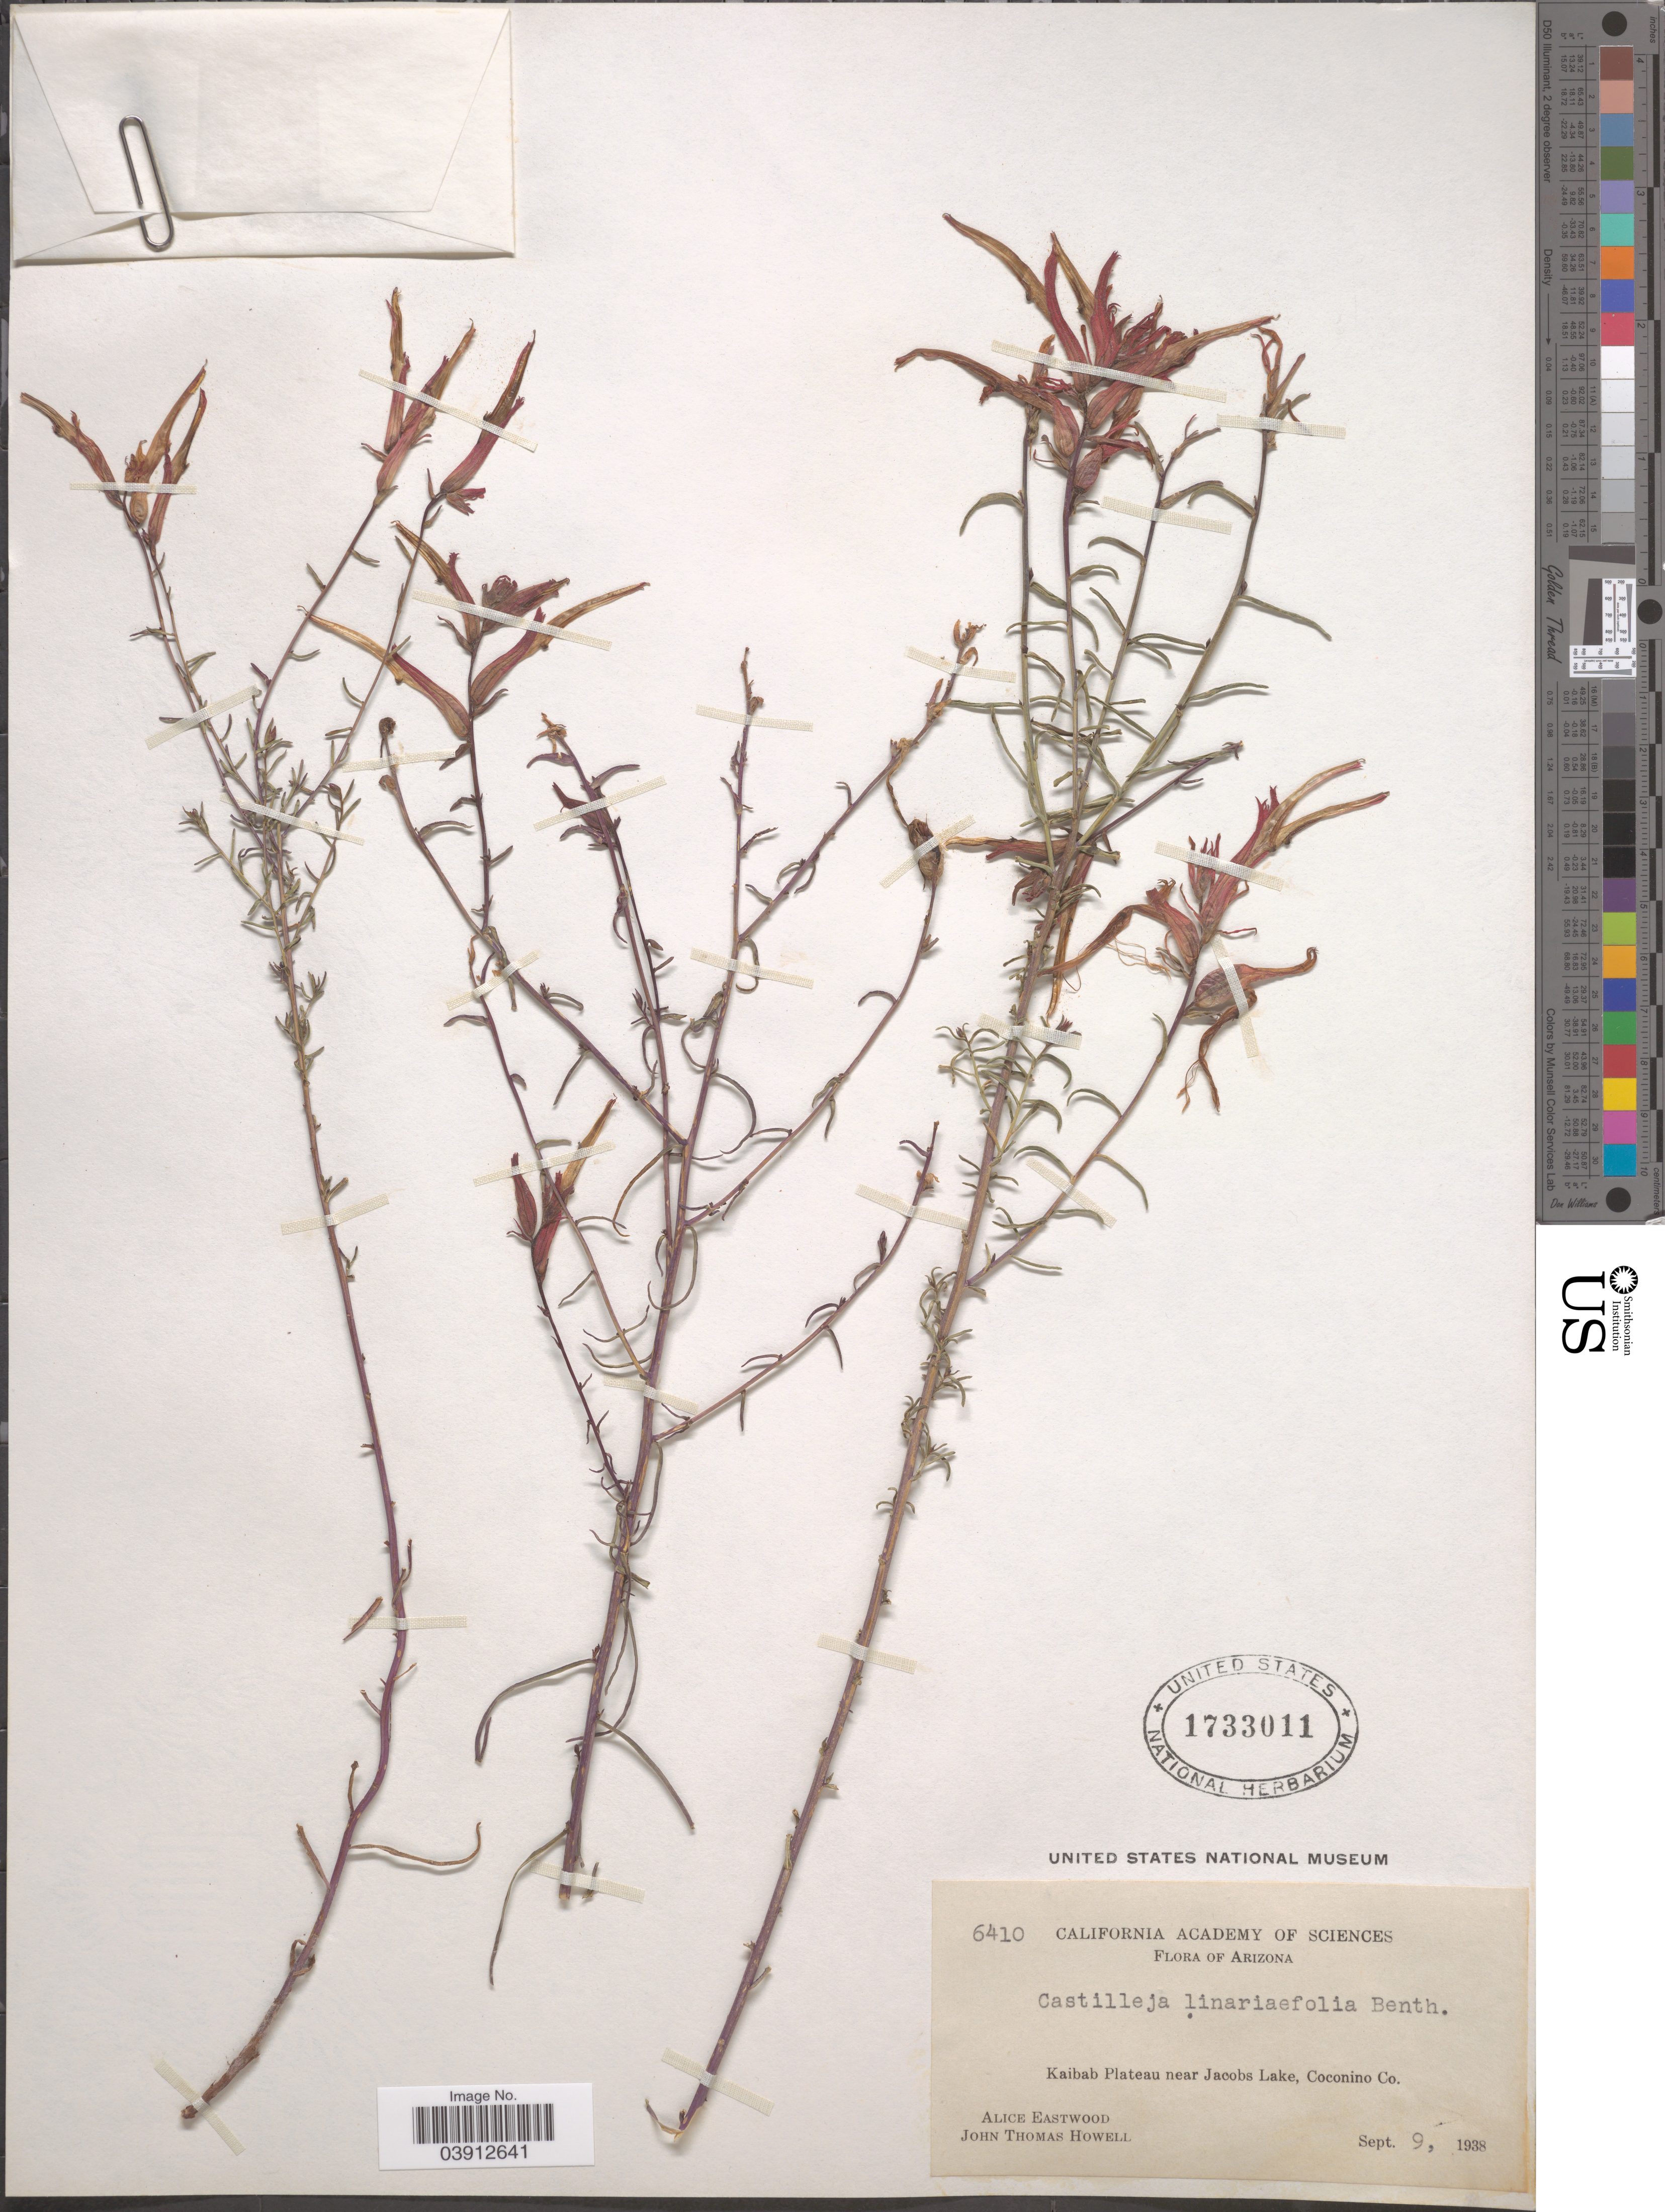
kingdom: Plantae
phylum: Tracheophyta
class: Magnoliopsida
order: Lamiales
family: Orobanchaceae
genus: Castilleja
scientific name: Castilleja linariifolia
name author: Benth.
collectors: A. Eastwood & J. T. Howell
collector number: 6410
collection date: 1938-09-09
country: United States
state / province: Arizona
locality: Kaibab Plateau near Jacobs Lake, Coconino Co.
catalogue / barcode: US 1733011